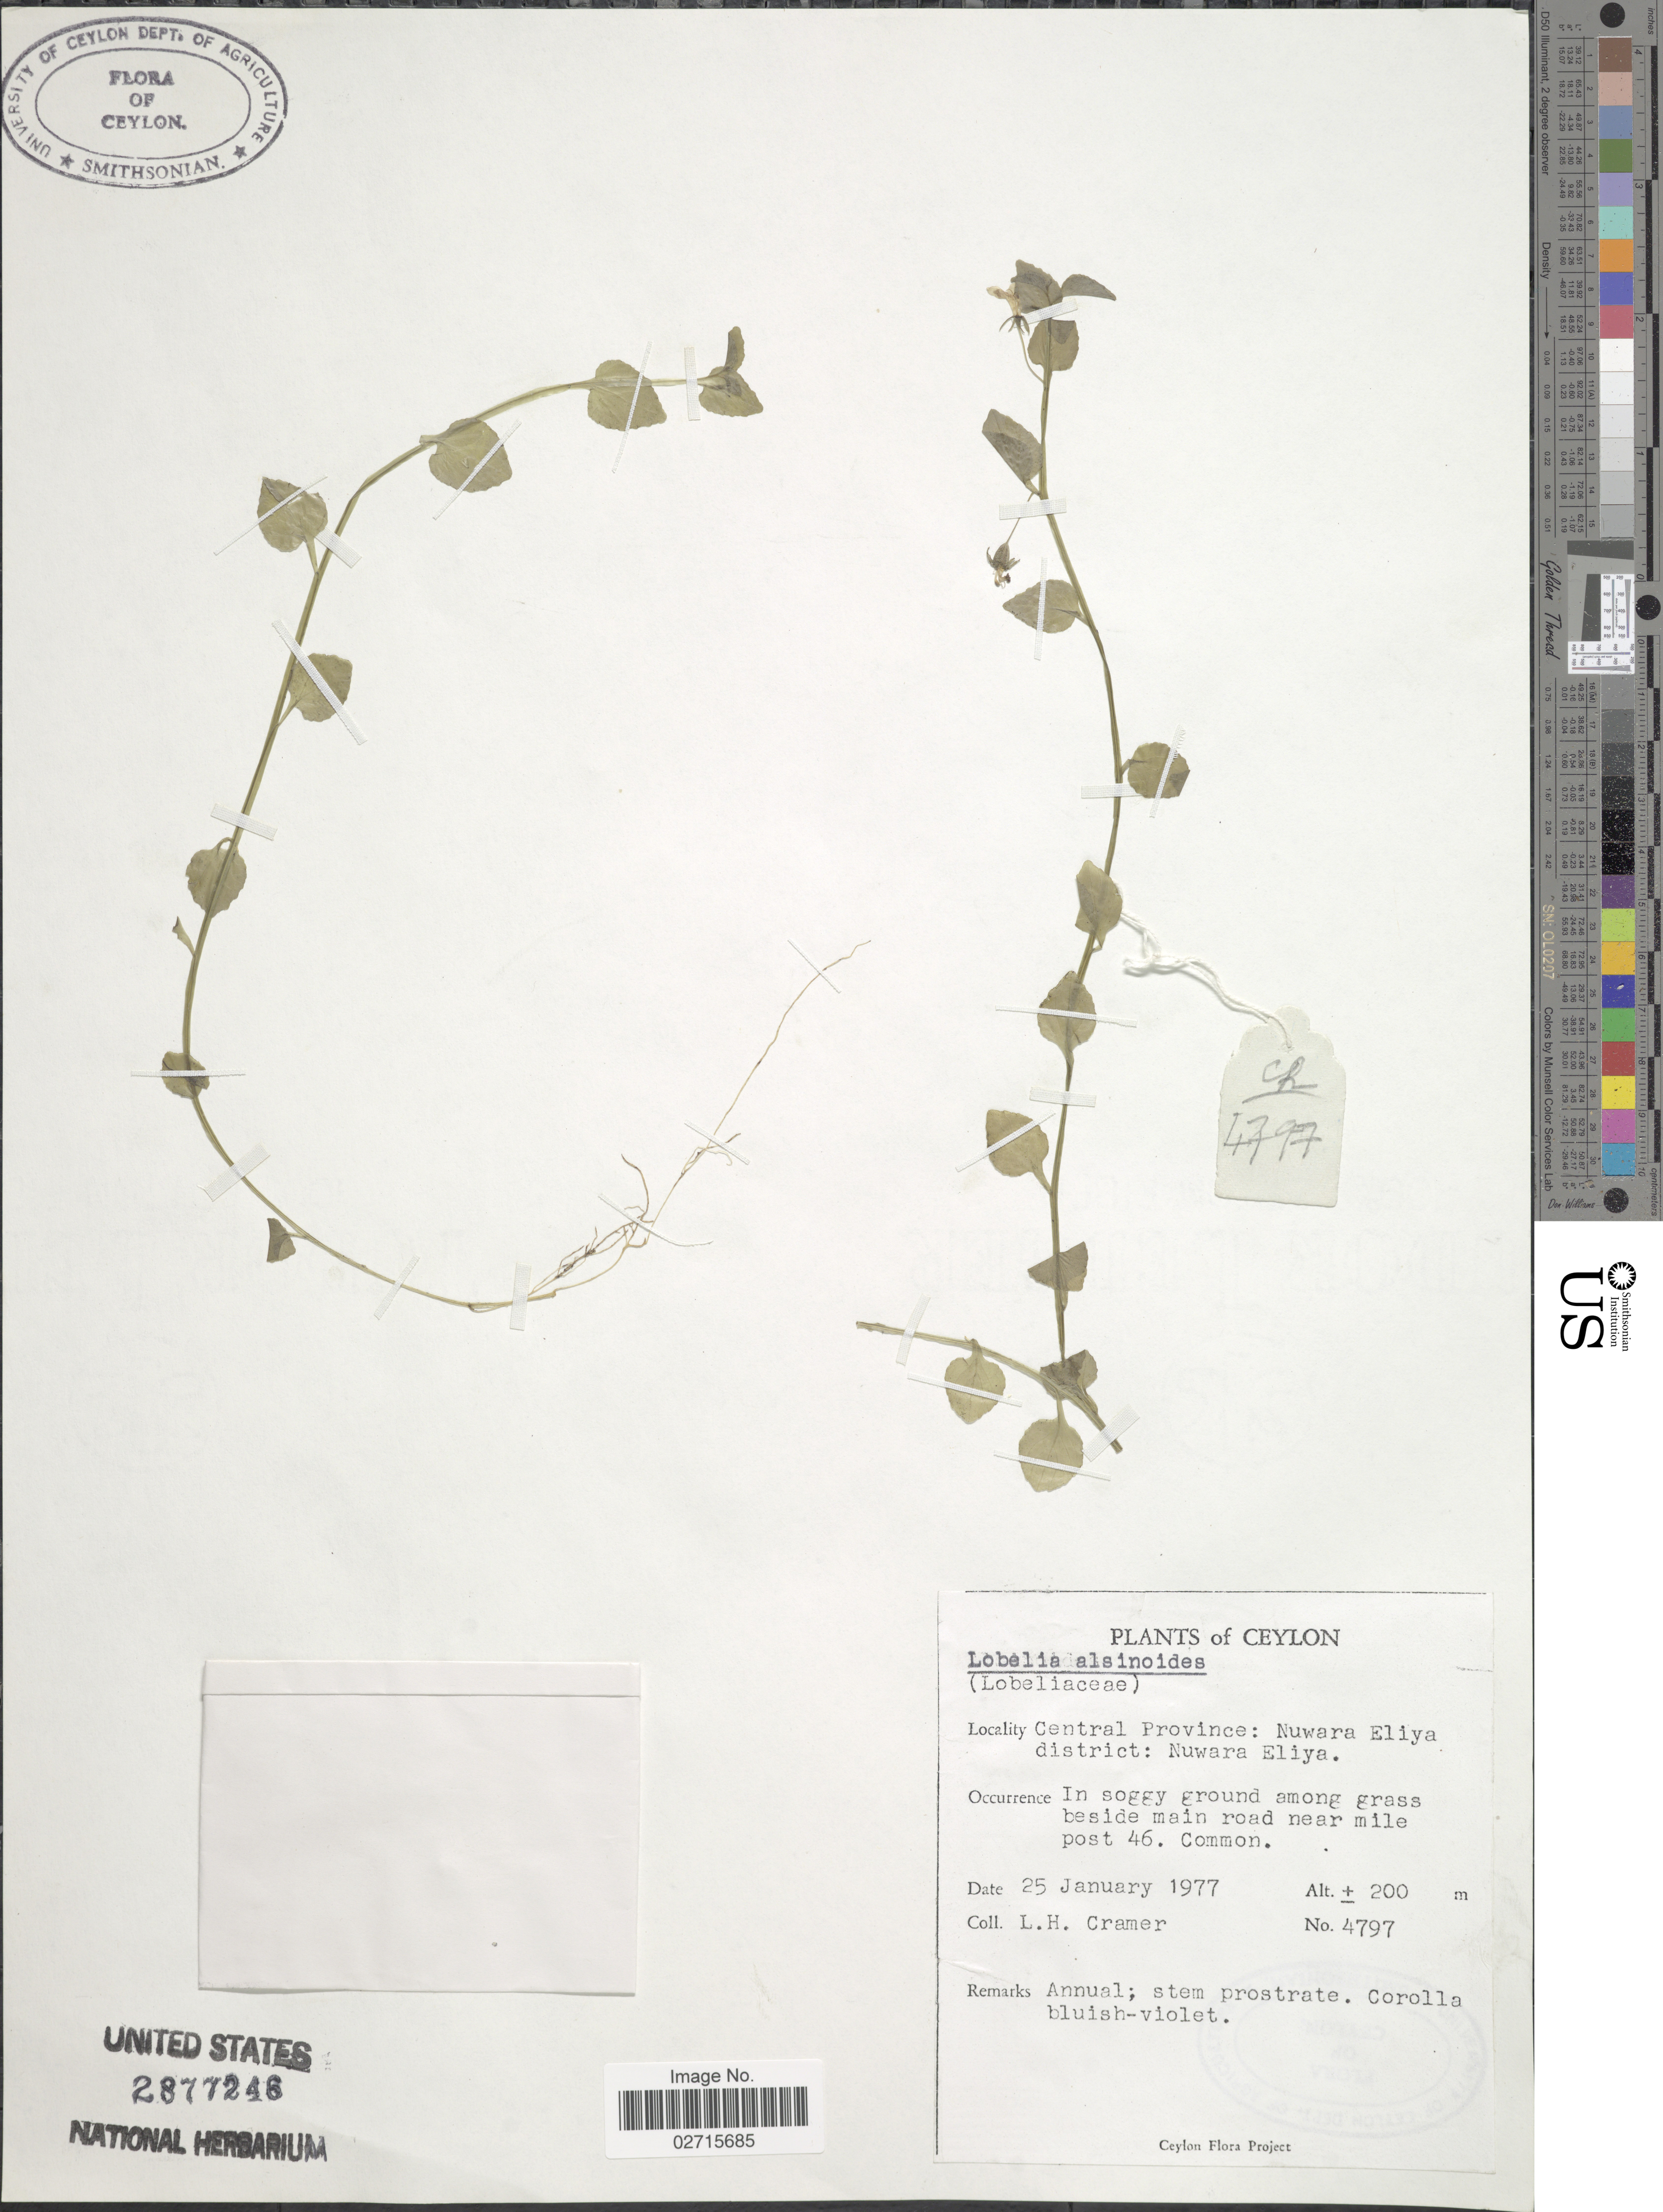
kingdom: Plantae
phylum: Tracheophyta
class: Magnoliopsida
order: Asterales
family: Campanulaceae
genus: Lobelia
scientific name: Lobelia alsinoides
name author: Lam.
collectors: L. H. Cramer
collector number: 4797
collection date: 1977-01-25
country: Sri Lanka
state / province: Central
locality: Ceylon. Central Province: Nuwara Eliya district: Nuwara Eliya. In soggy ground among grass beside main road near mile post 46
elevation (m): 200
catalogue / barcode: US 2877246